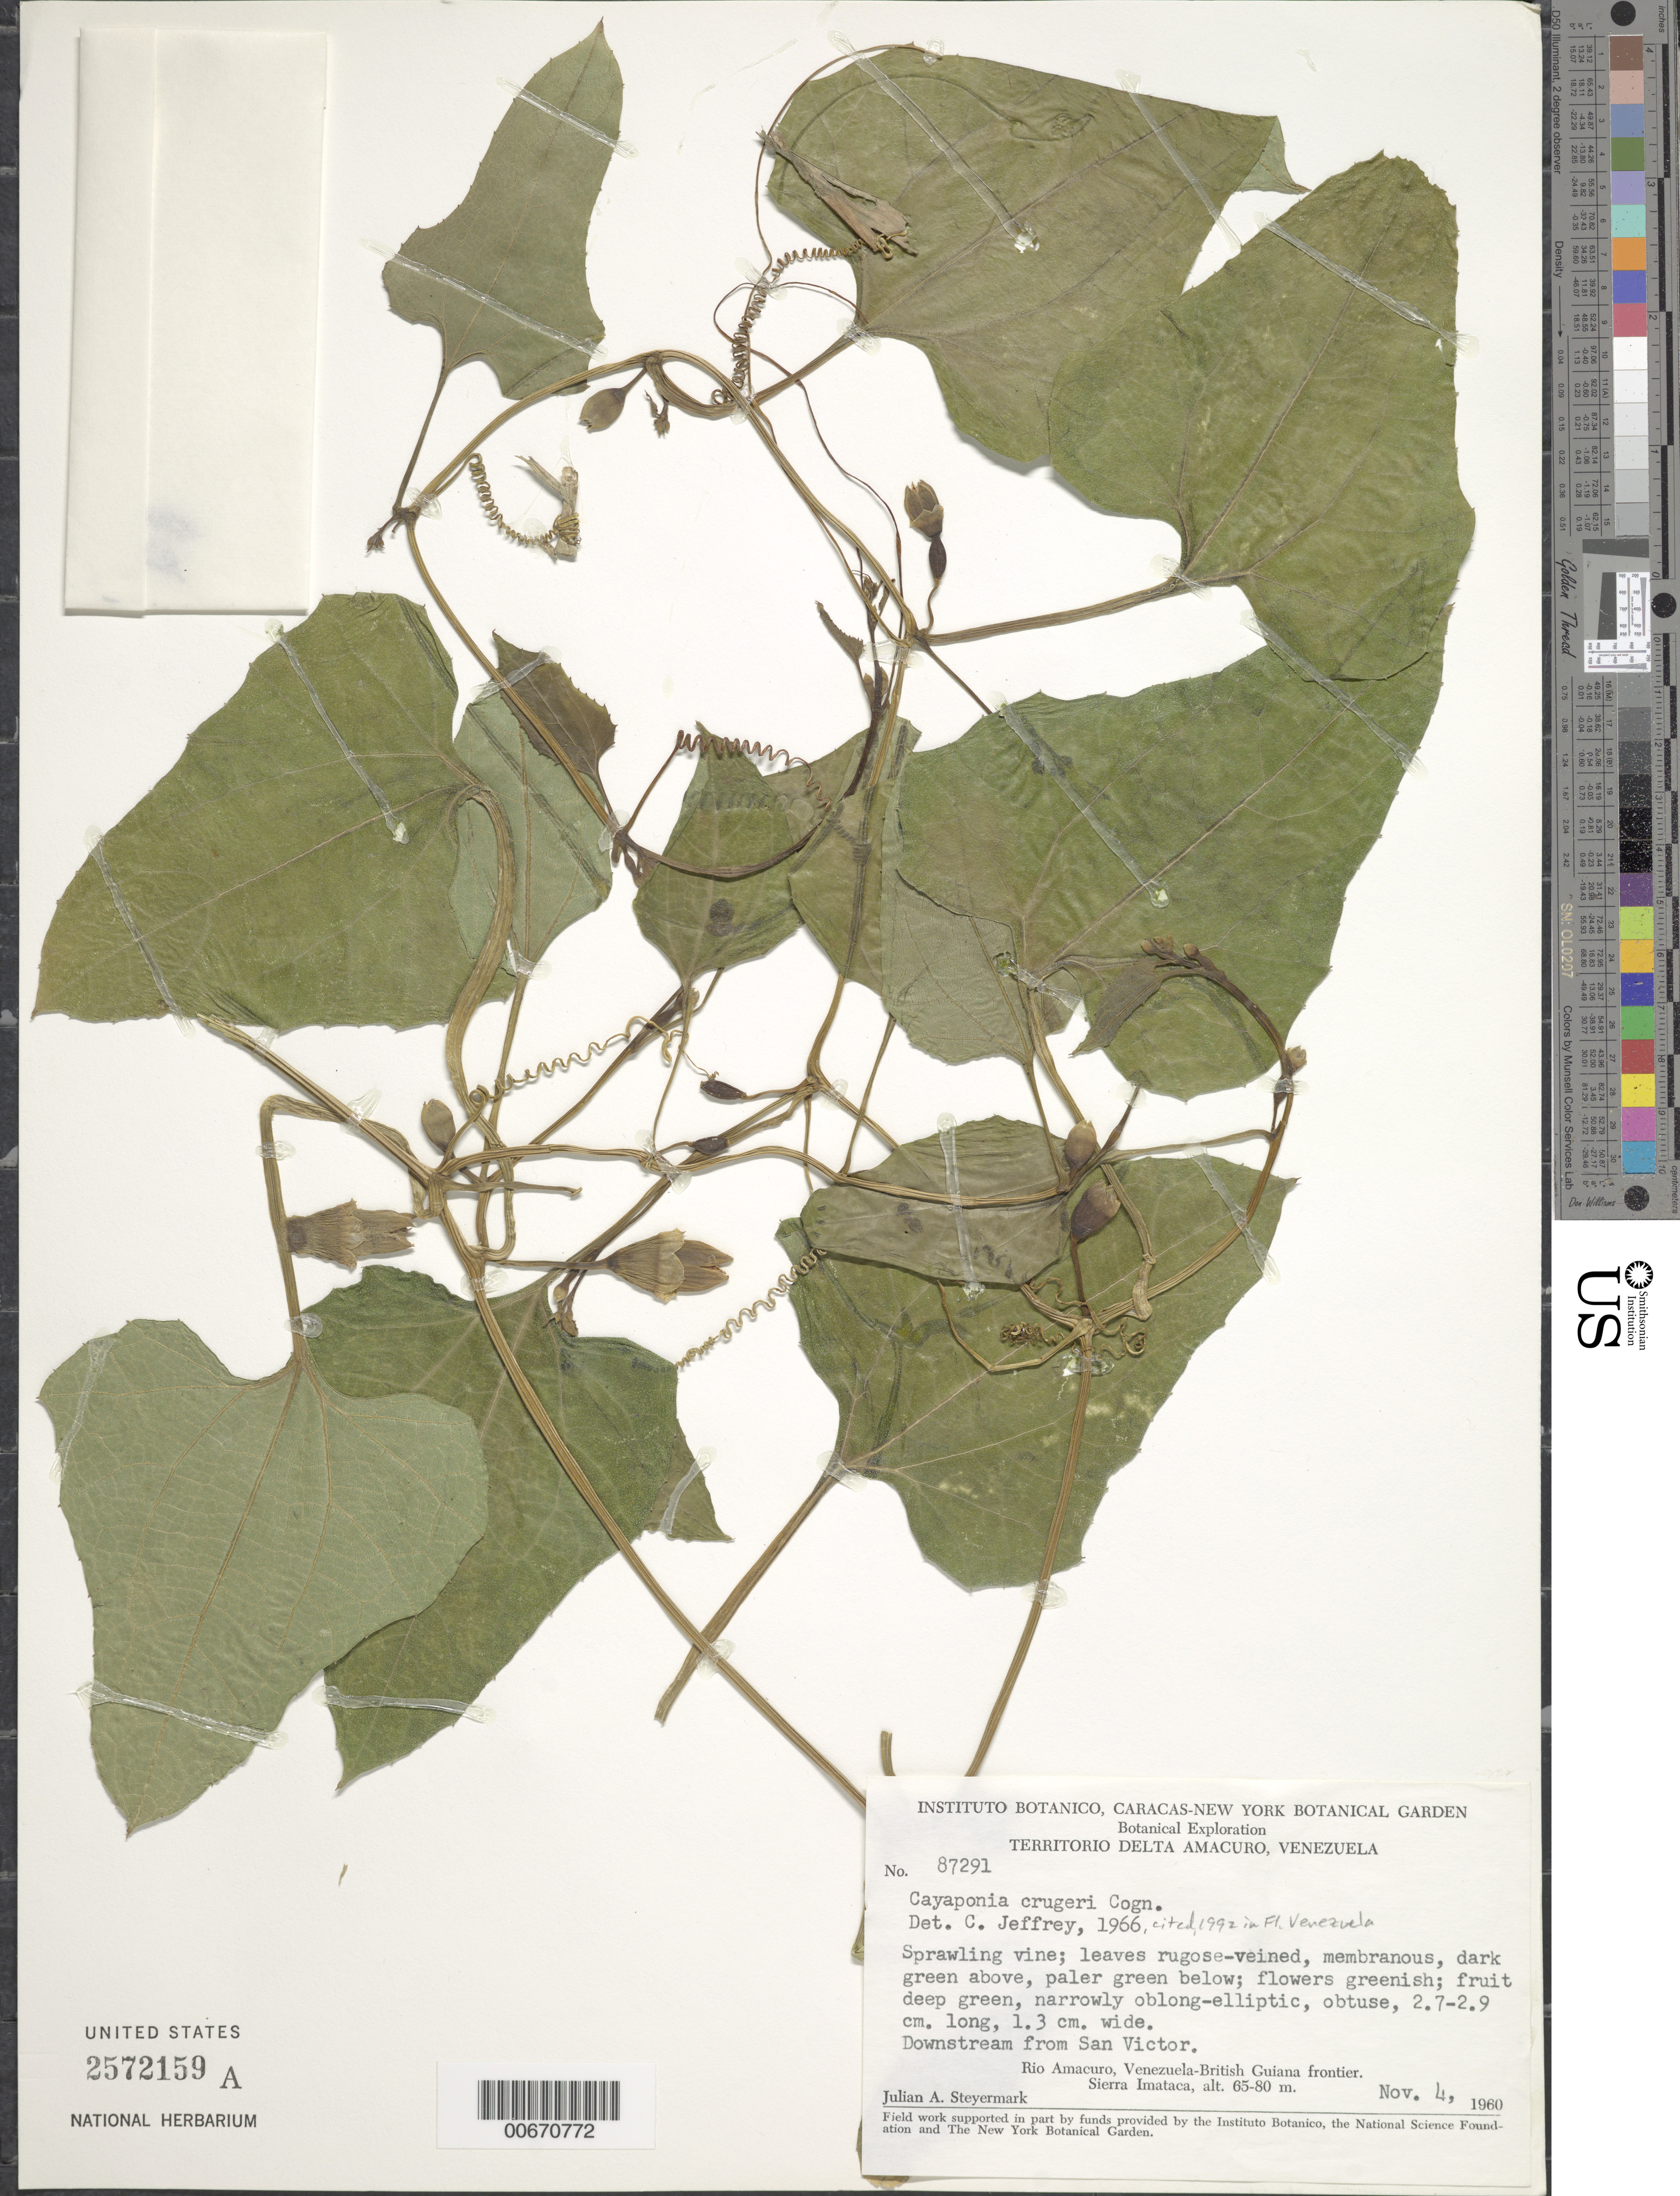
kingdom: Plantae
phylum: Tracheophyta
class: Magnoliopsida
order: Cucurbitales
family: Cucurbitaceae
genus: Cayaponia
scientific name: Cayaponia cruegeri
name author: (Naudin) Cogn.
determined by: Jeffrey, C.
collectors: J. Steyermark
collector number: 87291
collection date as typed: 4-Nov-60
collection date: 1960-11-04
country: Venezuela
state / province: Delta Amacuro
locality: Río Amacuro, Venezuela-British Guiana frontier, Sierra Imataca, downstream from San Victor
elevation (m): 65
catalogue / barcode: US 2572159